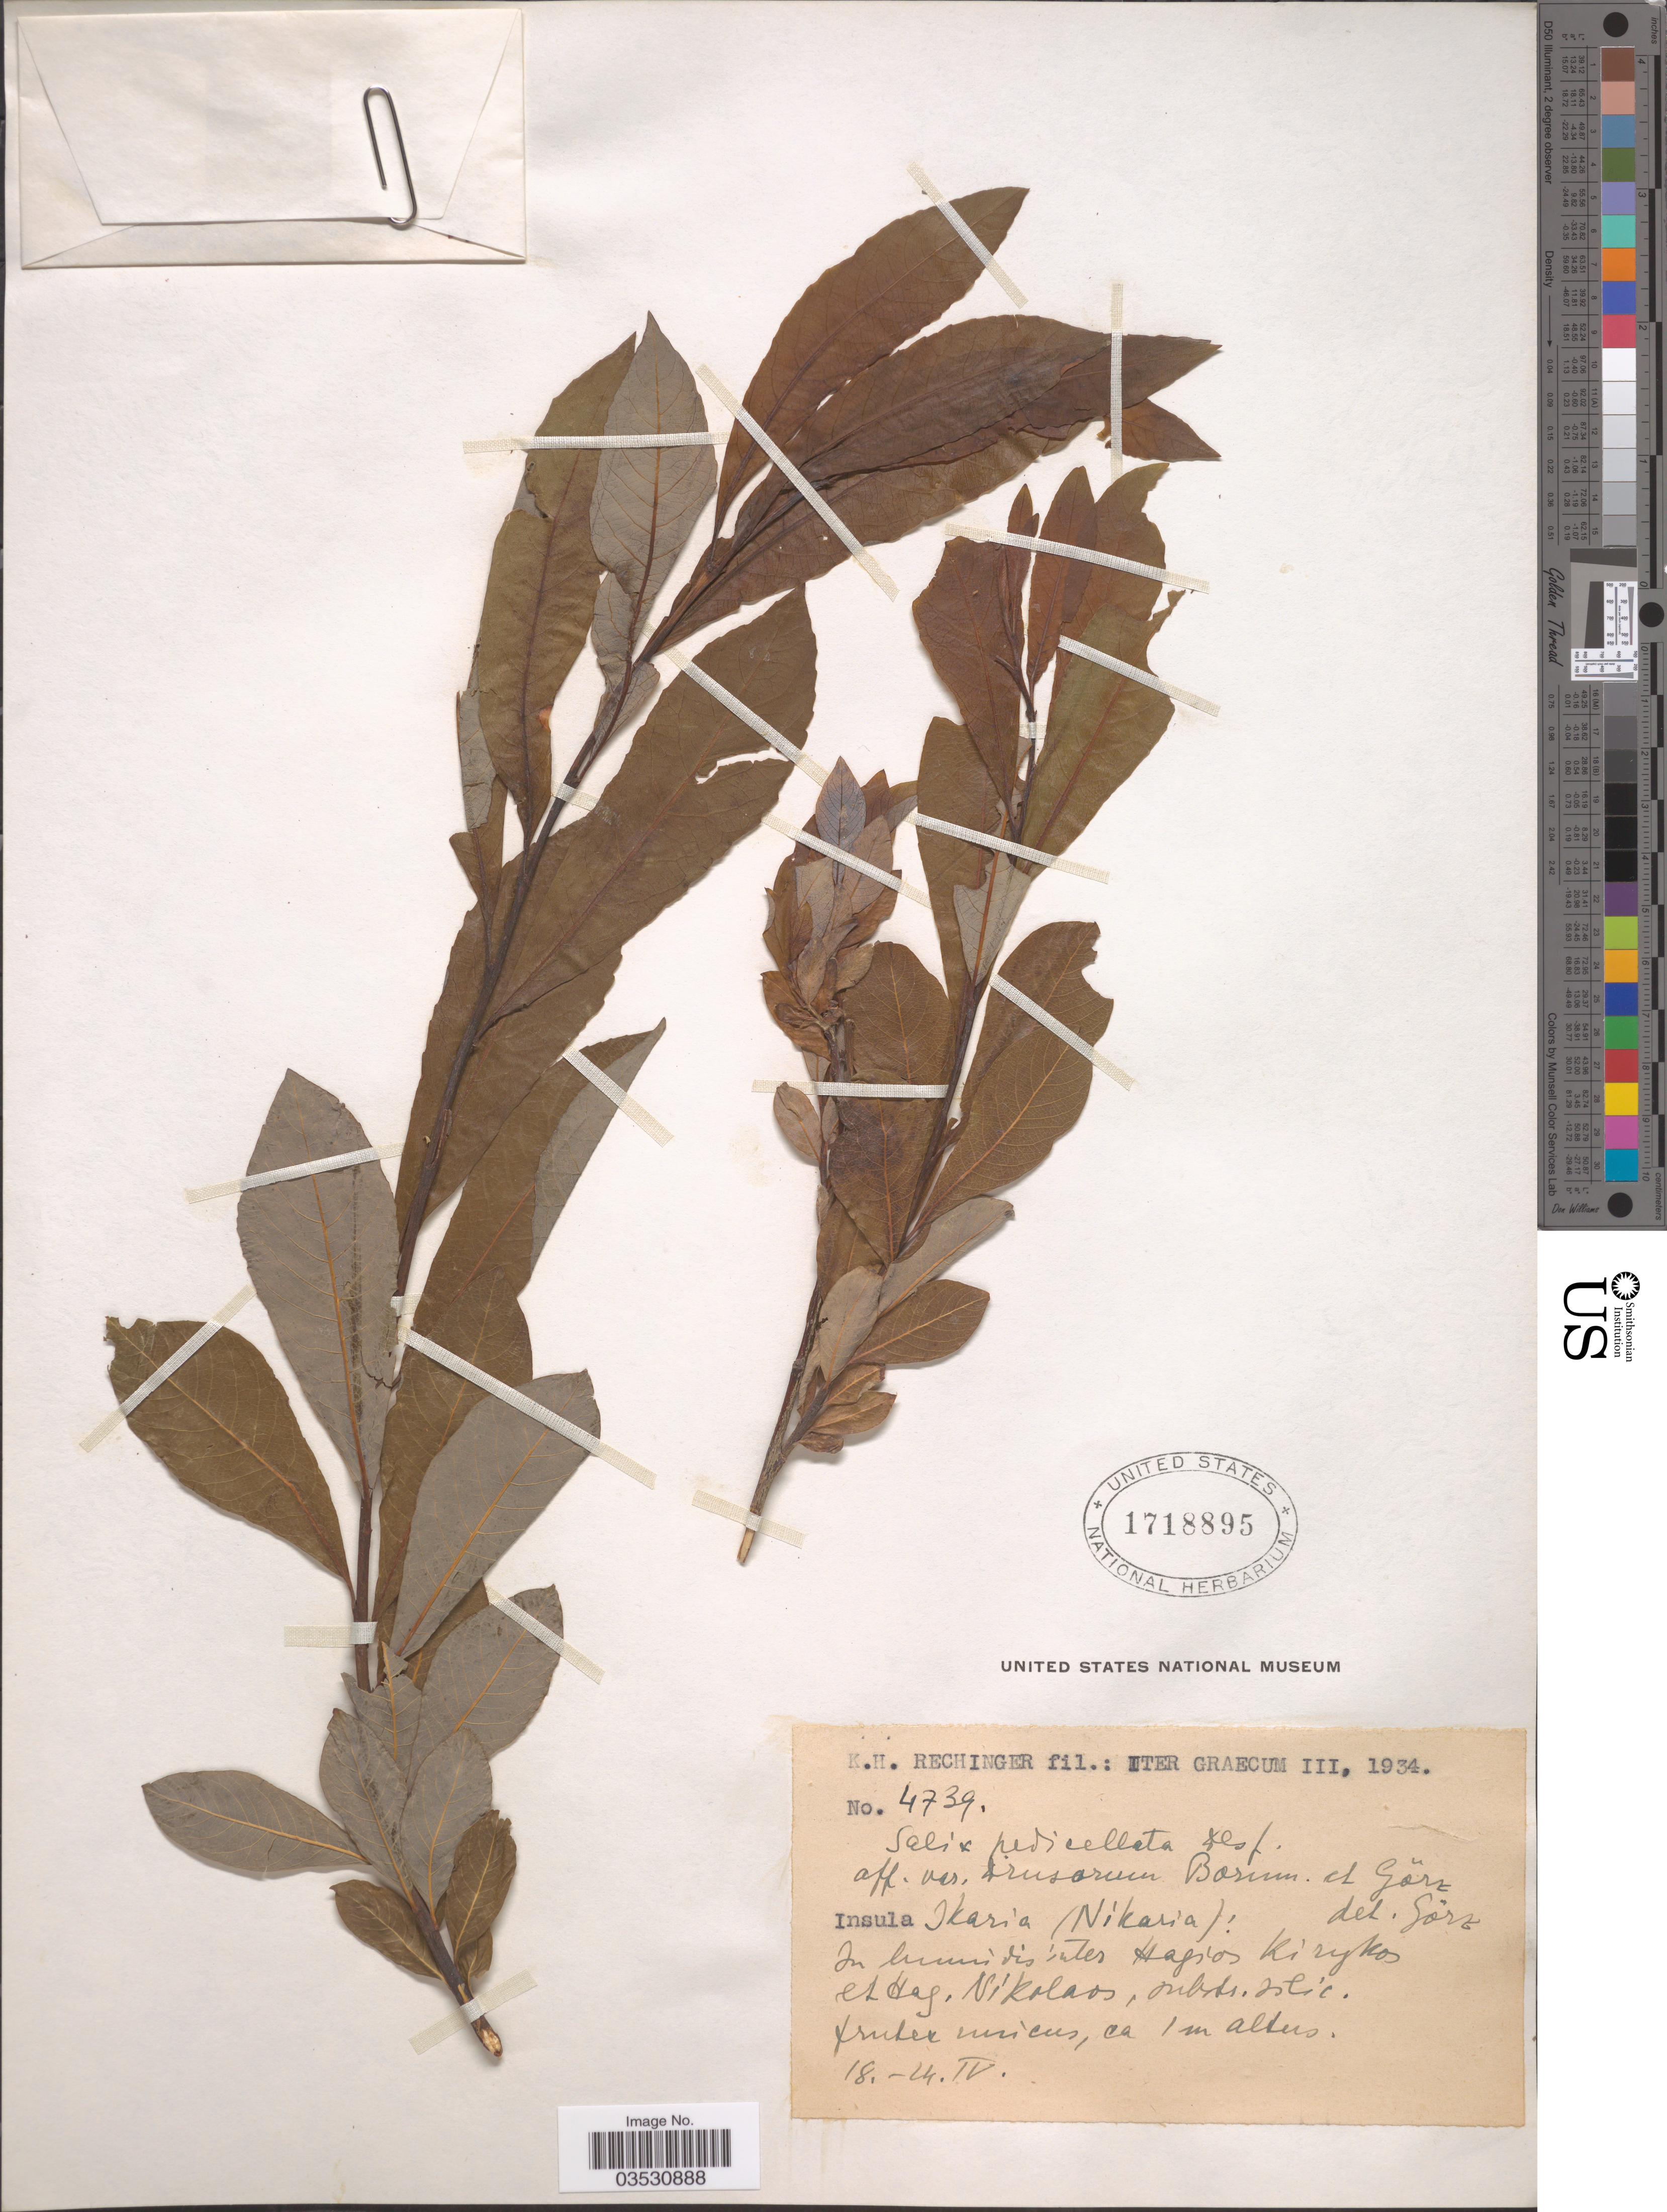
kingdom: Plantae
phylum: Tracheophyta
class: Magnoliopsida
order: Malpighiales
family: Salicaceae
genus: Salix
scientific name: Salix pedicellata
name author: Desf.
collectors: K. H. Rechinger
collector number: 4739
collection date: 1934-04-18/1934-04-24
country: Greece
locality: Graecum. Insula Ikaria (Nikaria). In humidis inter Hagios Kirykos et Hag. Nikolaos.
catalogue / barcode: US 1718895